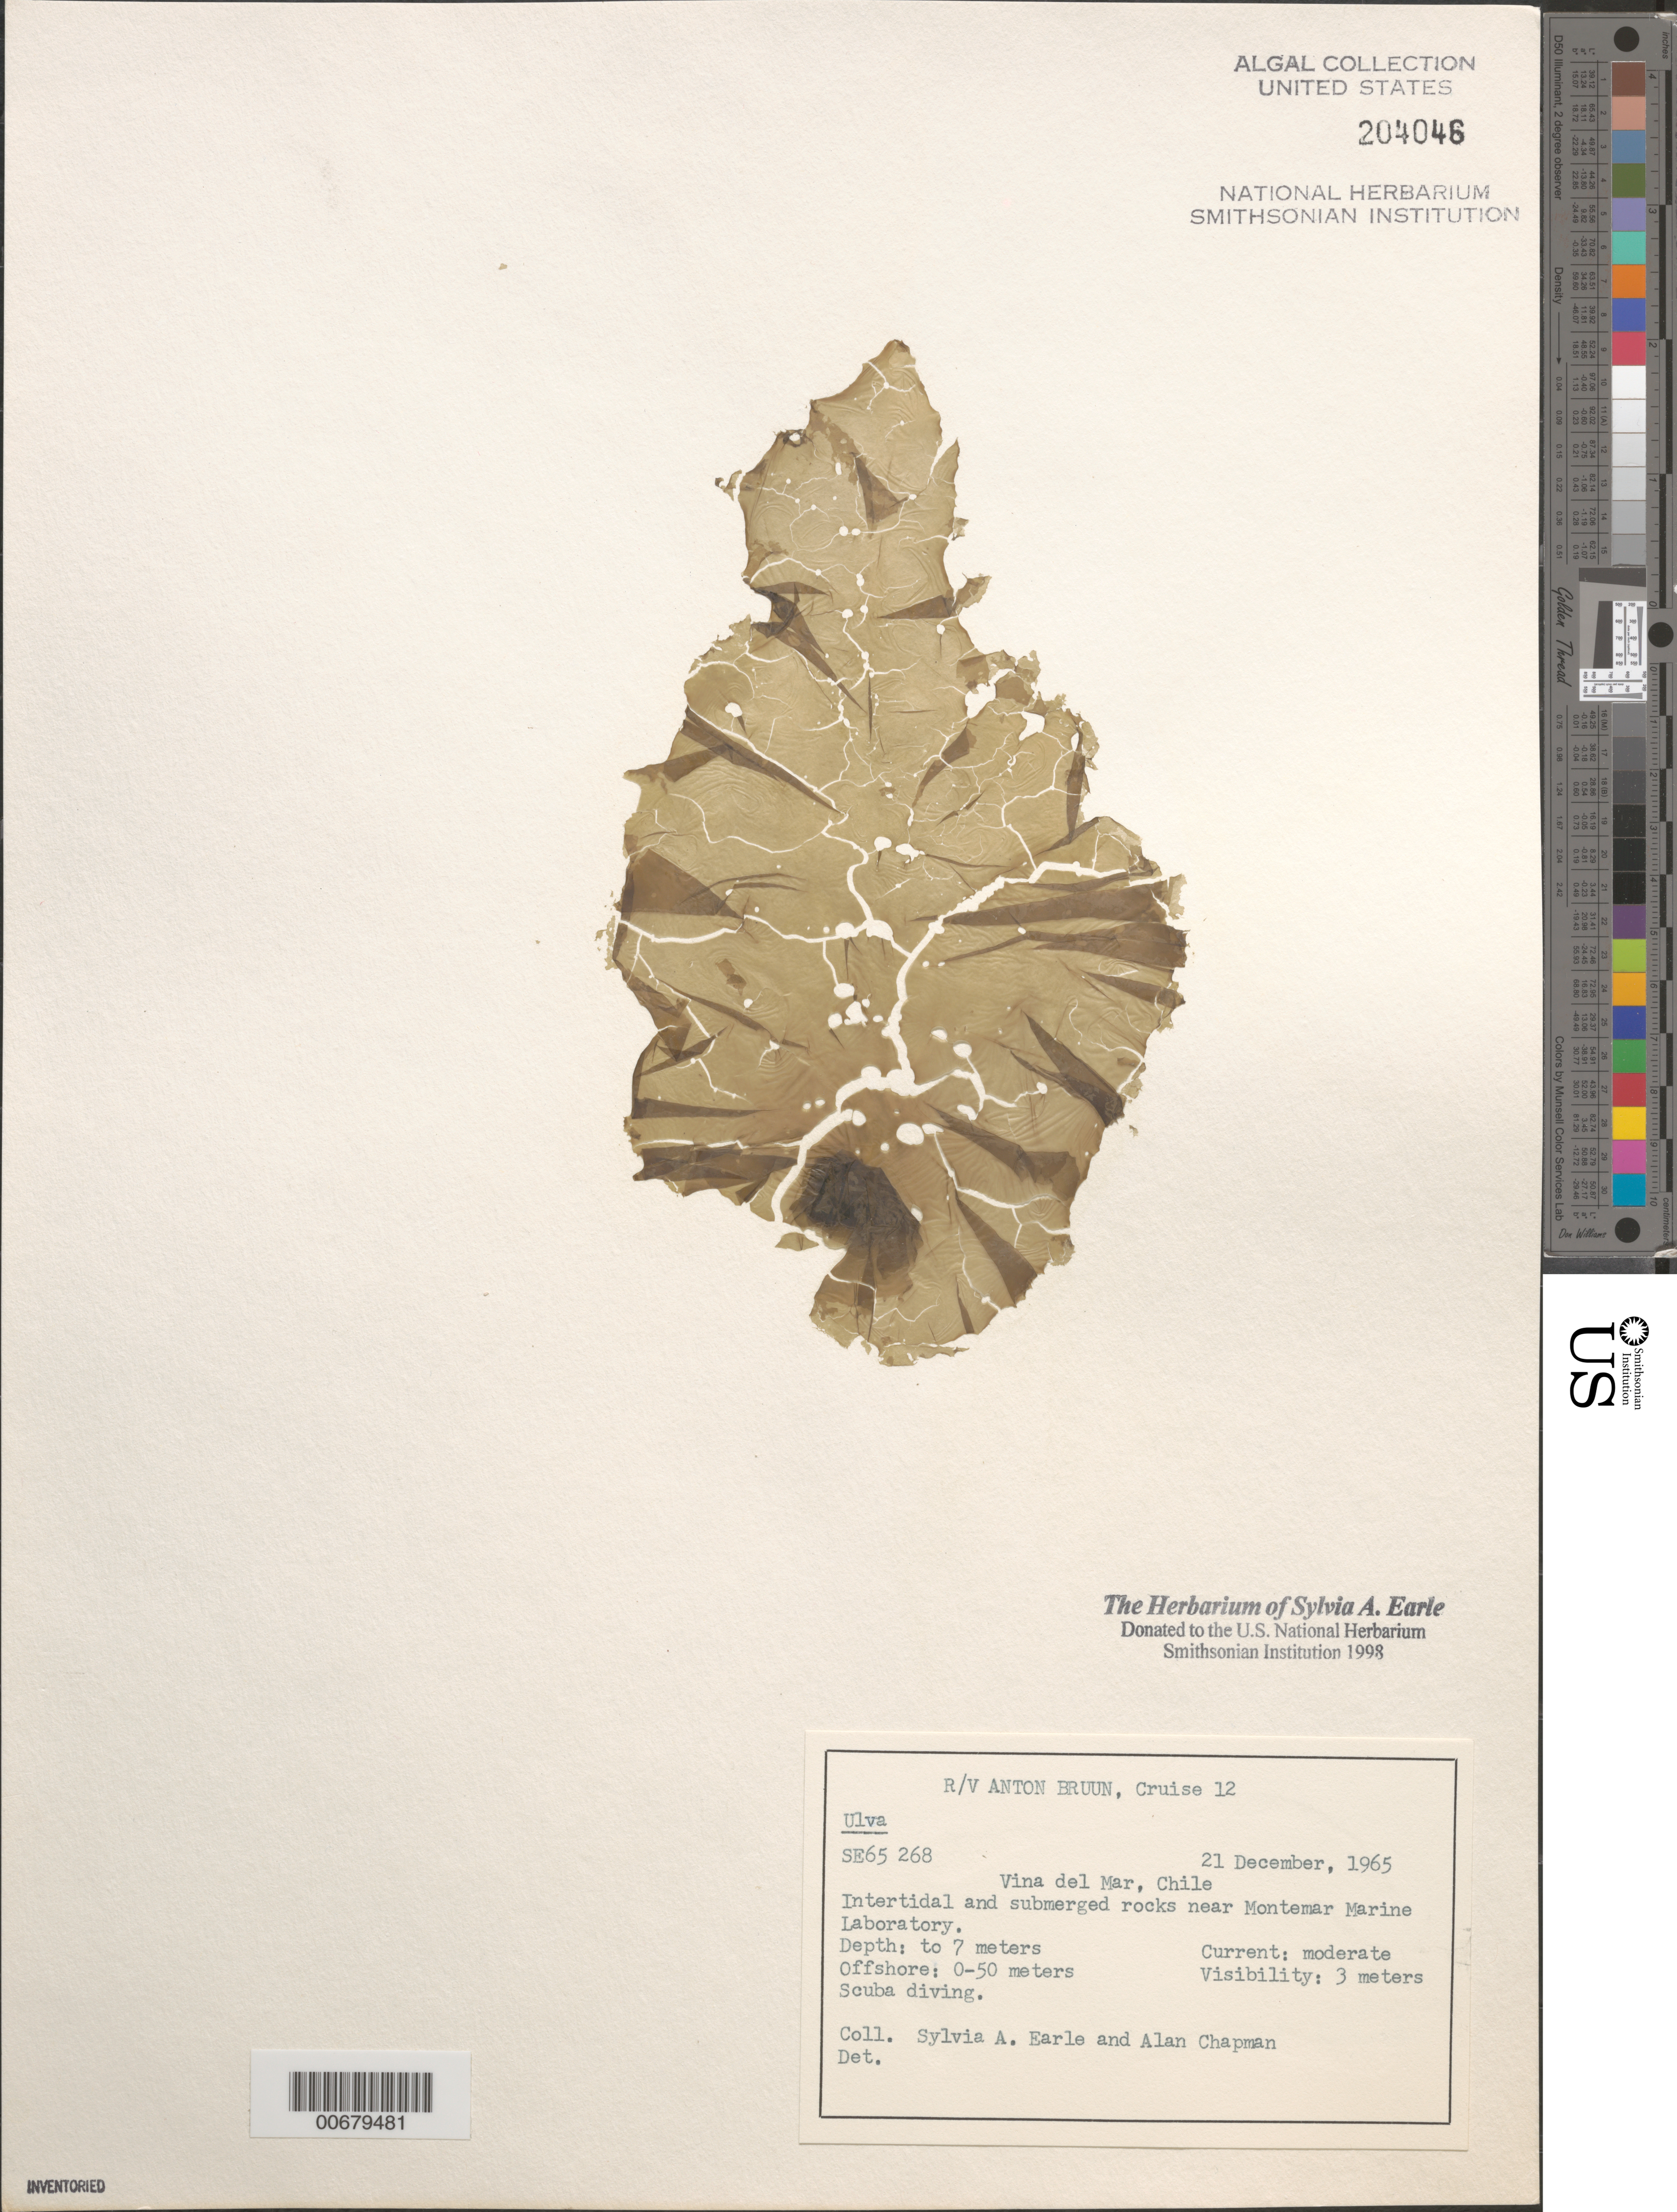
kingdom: Plantae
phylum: Chlorophyta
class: Ulvophyceae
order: Ulvales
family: Ulvaceae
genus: Ulva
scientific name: Ulva sp.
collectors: S. A. Earle & A. Chapman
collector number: SE 65268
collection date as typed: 21 Dec 1965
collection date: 1965-12-21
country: Chile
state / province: Valparaíso (V)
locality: Vina del Mar, near Montemar Marine Laboratory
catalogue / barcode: US 204046